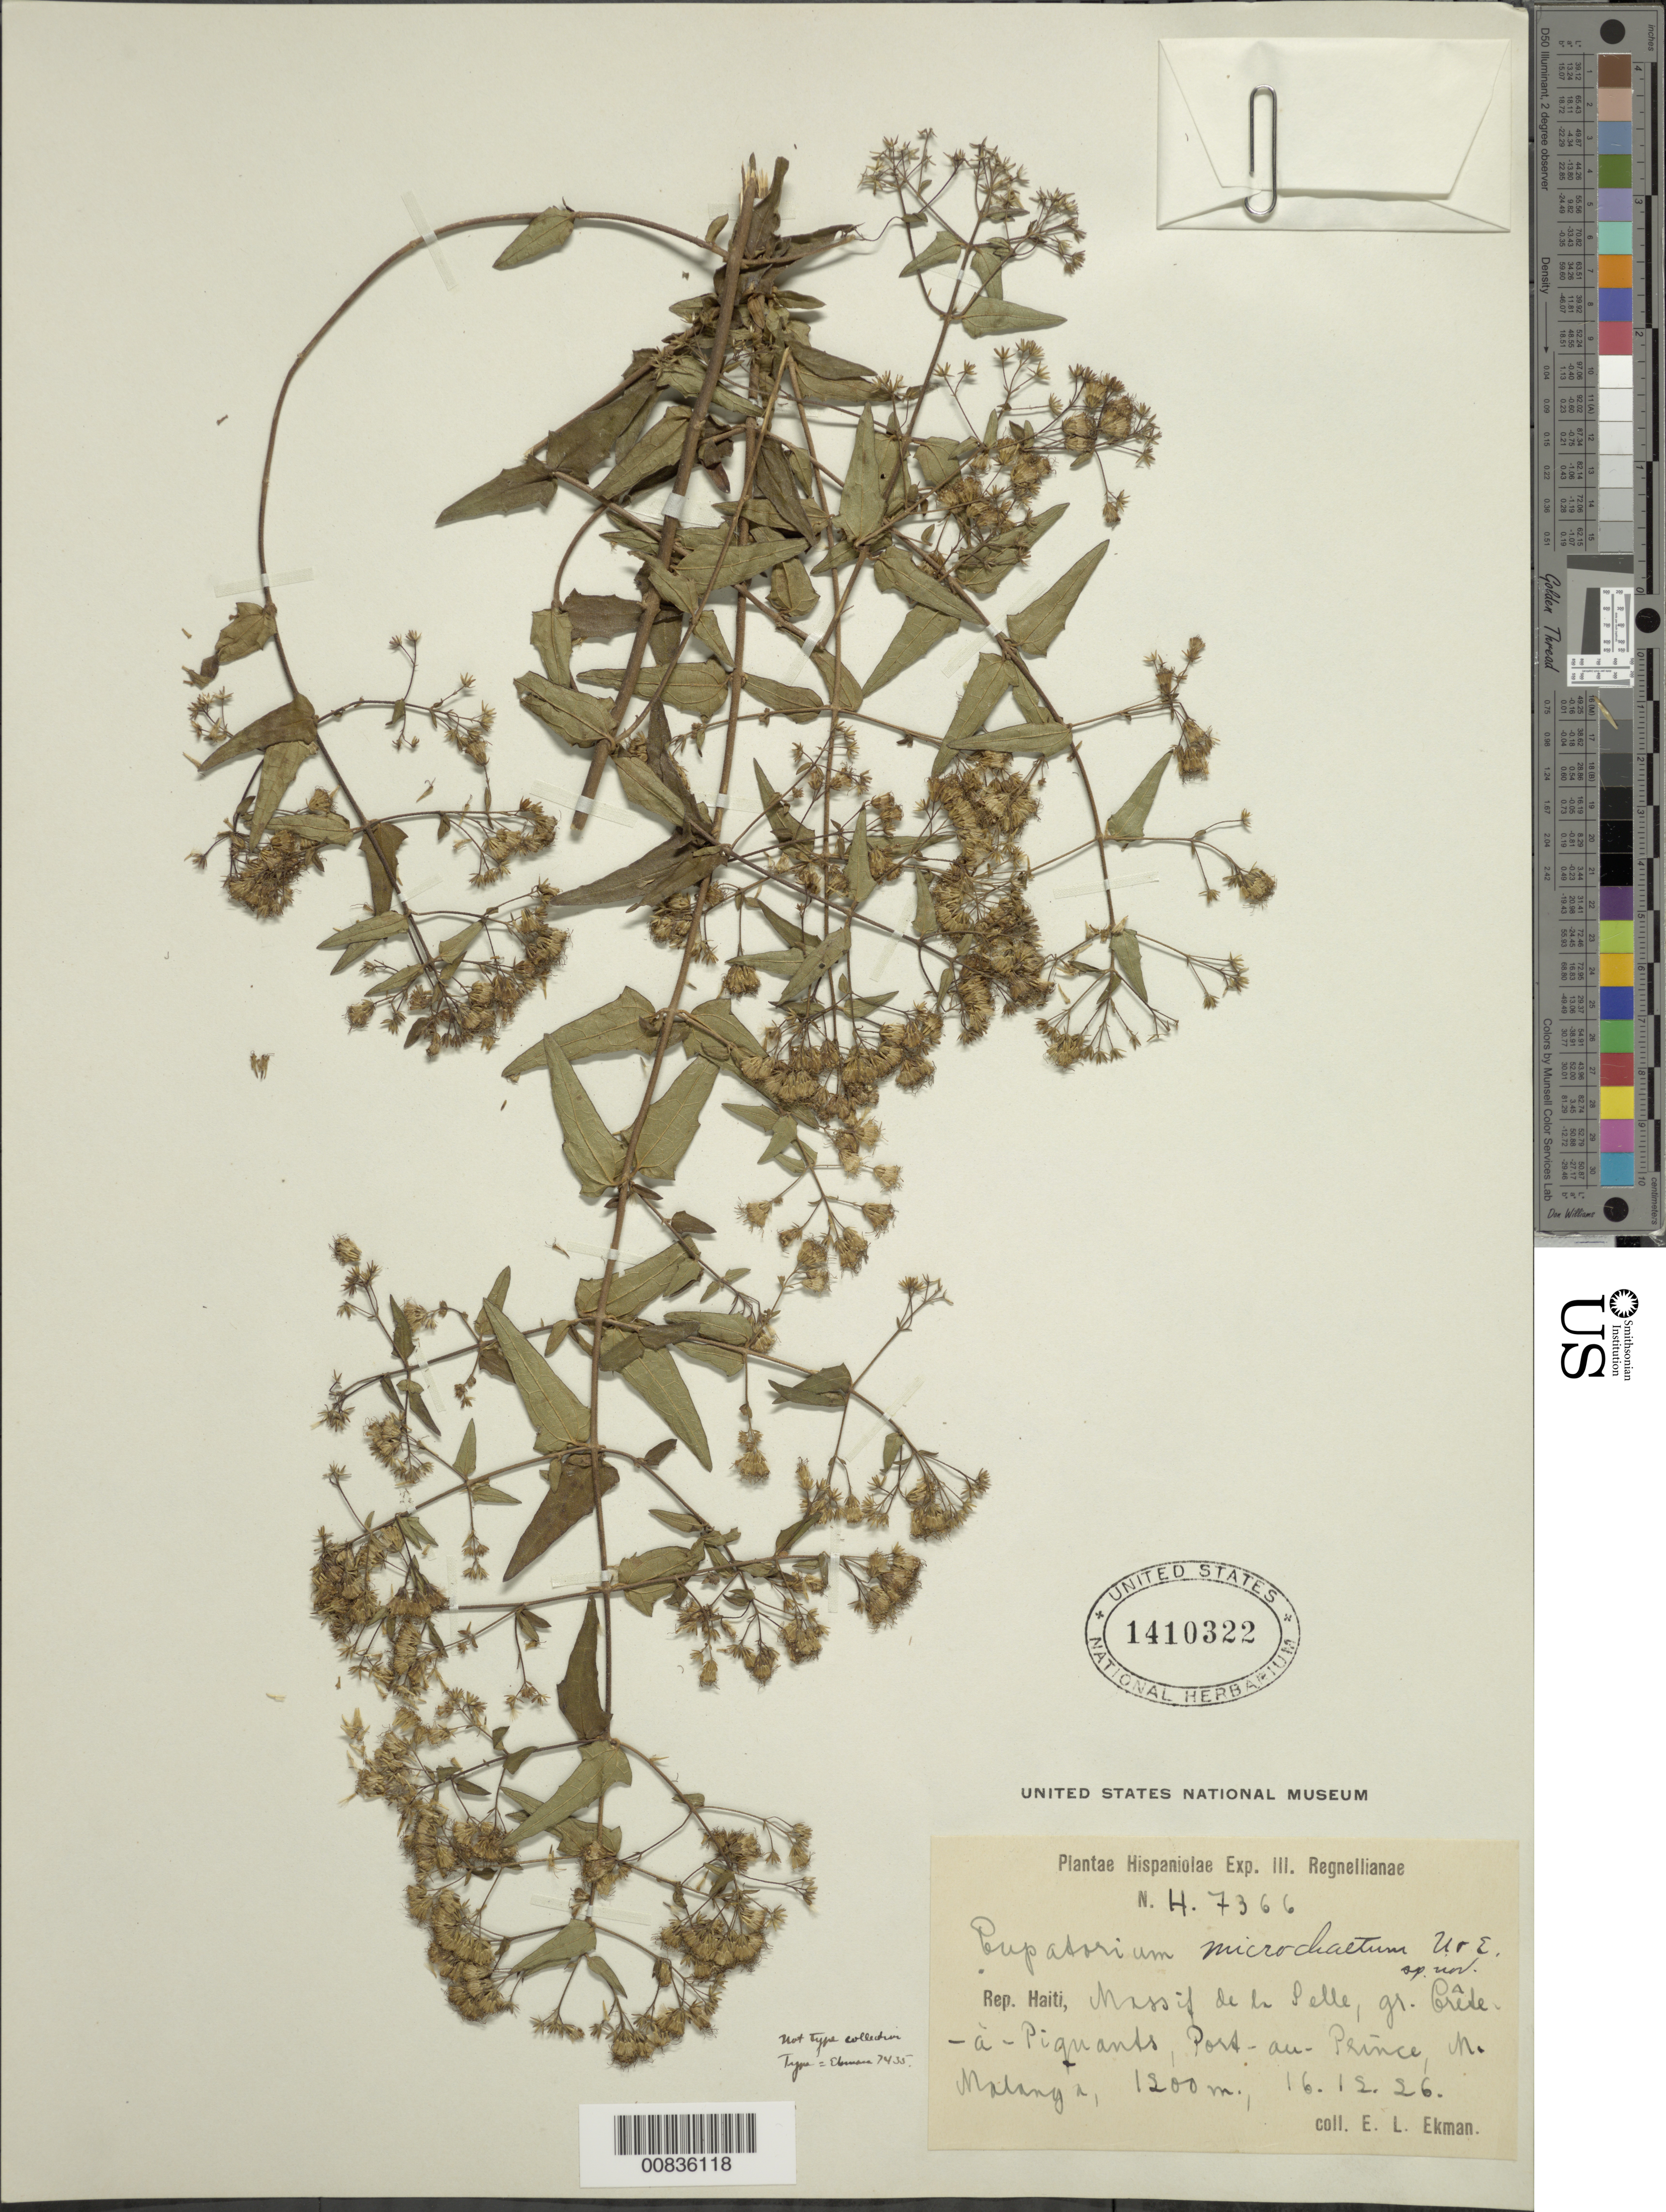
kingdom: Plantae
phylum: Tracheophyta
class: Magnoliopsida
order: Asterales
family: Asteraceae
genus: Koanophyllon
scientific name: Koanophyllon microchaetum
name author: (Urb. & Ekman) R.M. King & H. Rob.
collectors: E. L. Ekman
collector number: H 7366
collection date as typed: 16 Dec 1926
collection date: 1926-12-16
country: Haiti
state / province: Ouest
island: Hispaniola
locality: Massif de la Selle, Gr. Crête-à-Piquants, Port-au-Prince, M. Malanga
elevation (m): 1200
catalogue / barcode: US 1410322